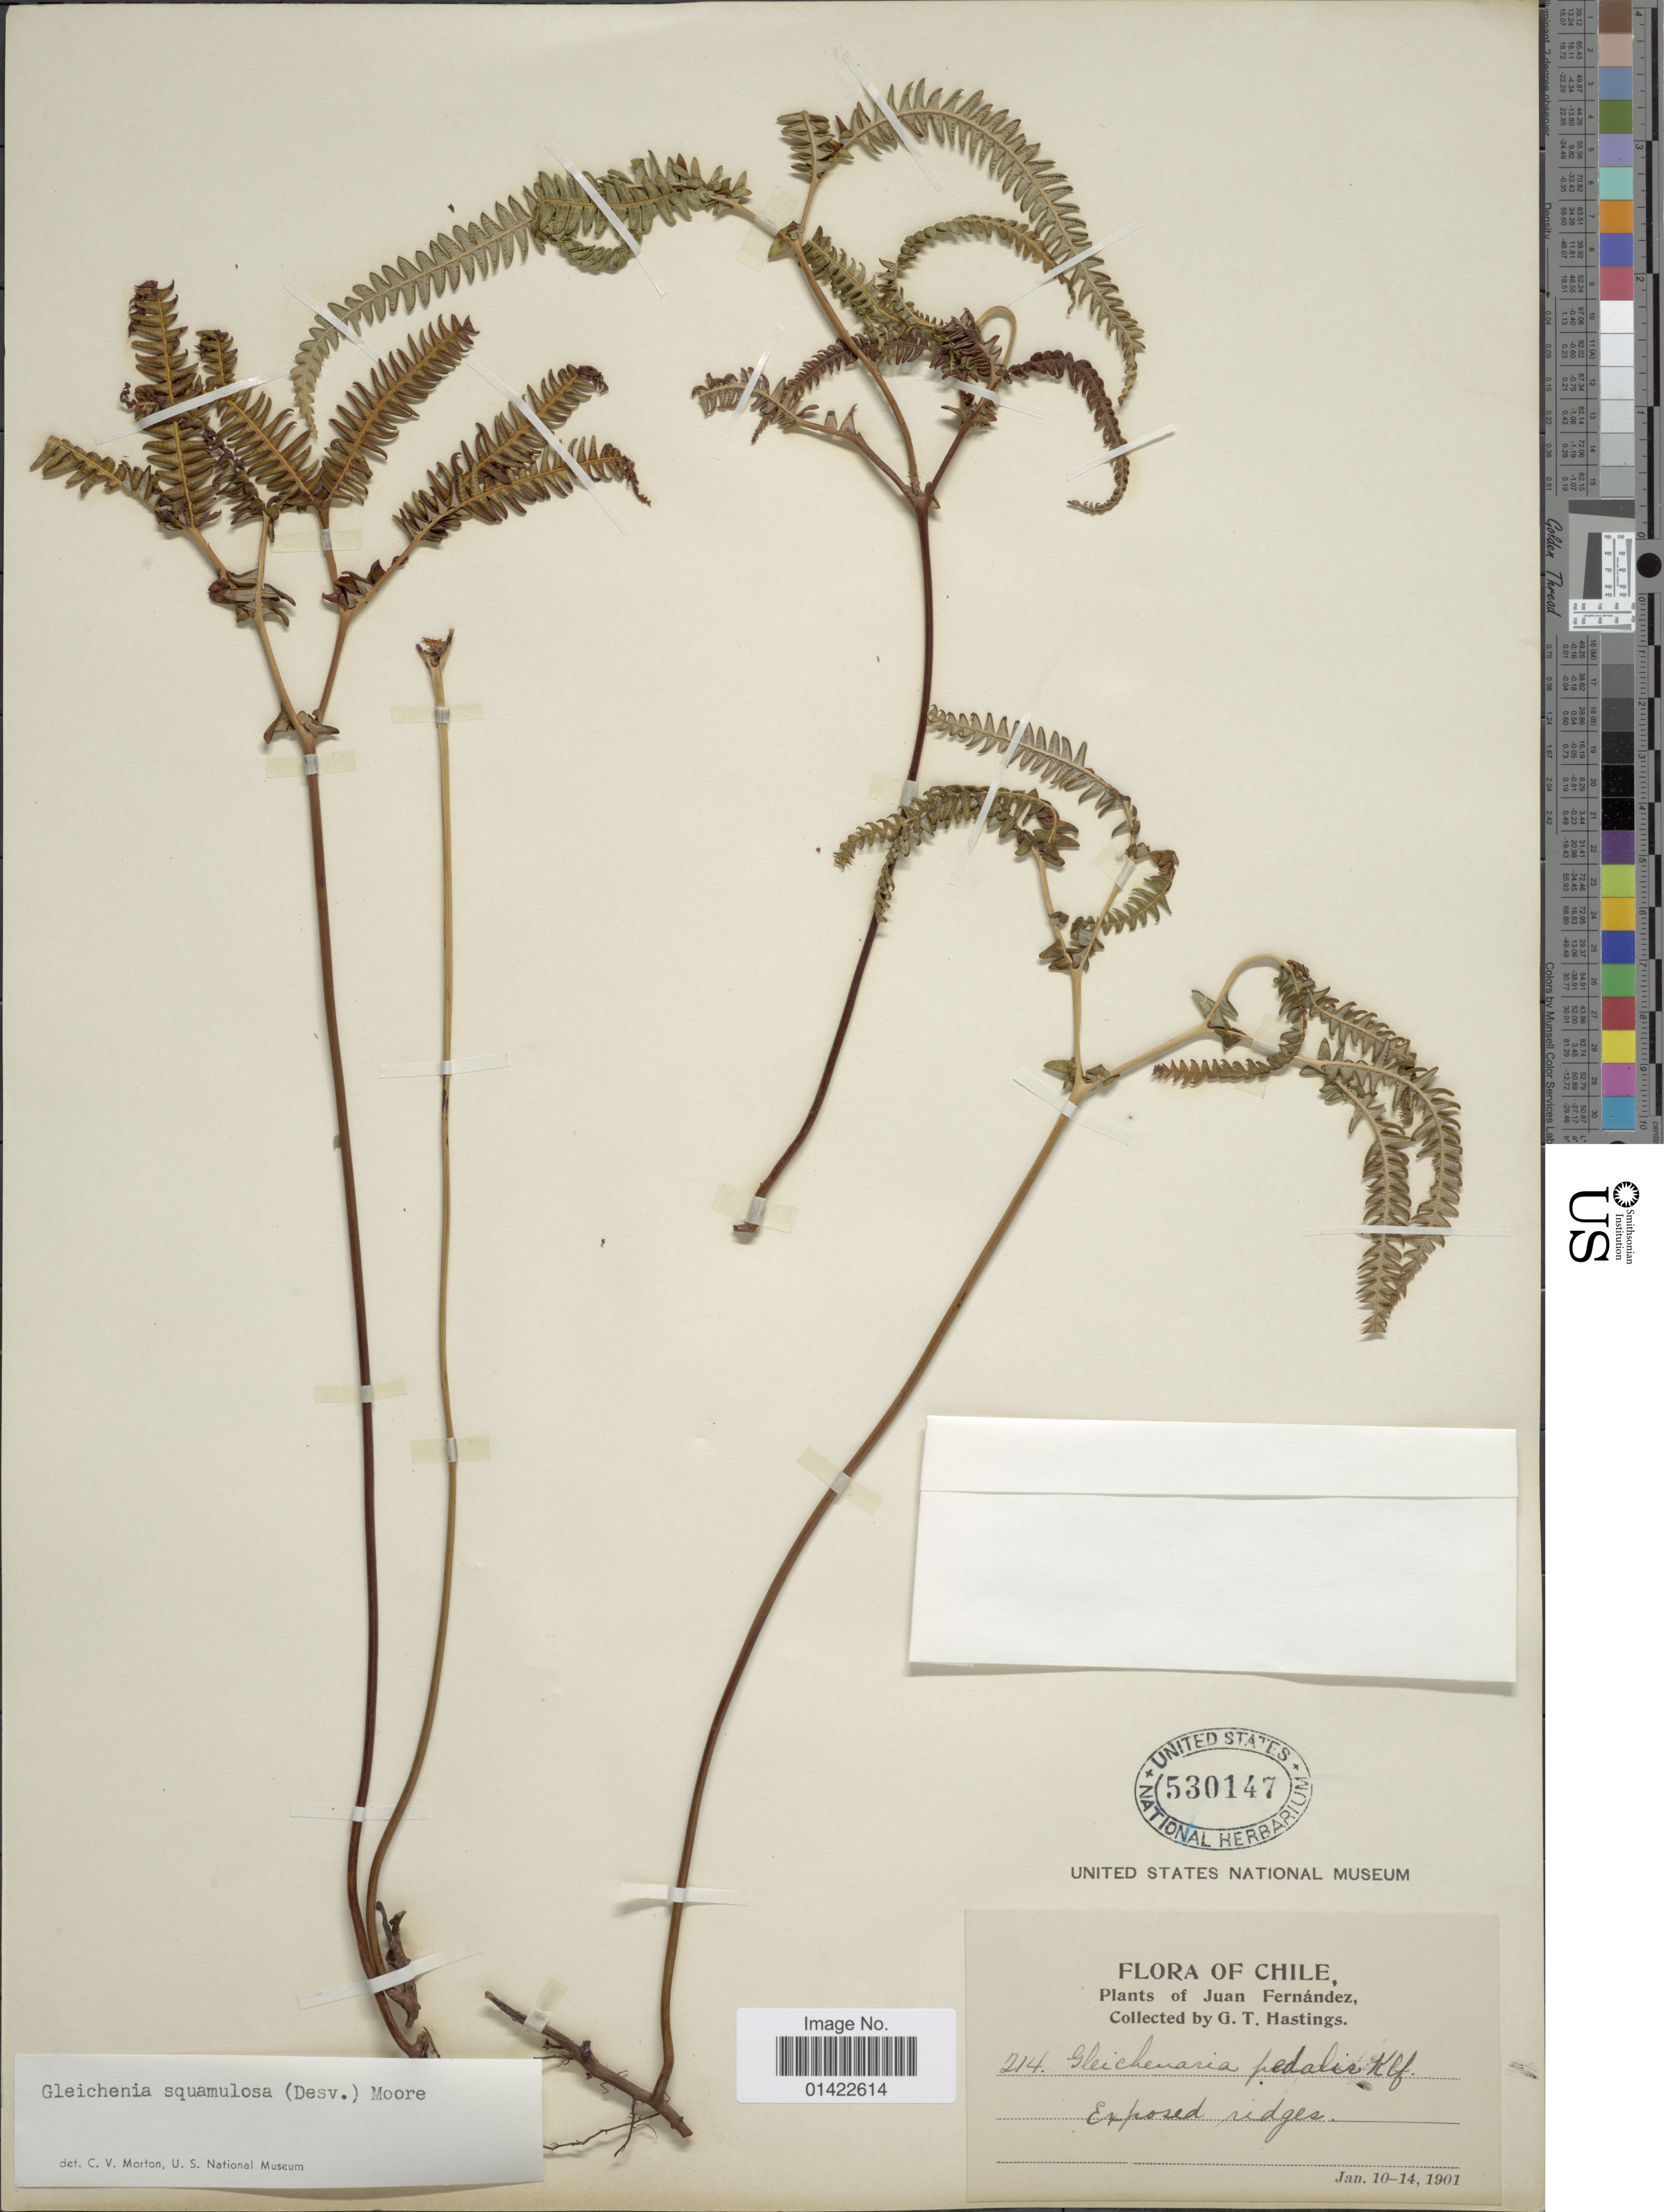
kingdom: Plantae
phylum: Tracheophyta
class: Polypodiopsida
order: Gleicheniales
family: Gleicheniaceae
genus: Sticherus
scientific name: Sticherus squamulosus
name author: (Desv.) Nakai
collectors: G. Hastings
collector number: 214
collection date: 1901-01-10/1901-01-14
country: Chile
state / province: Valparaíso (V)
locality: Juan Fernandez. Exposed ridges.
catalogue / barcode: US 530147